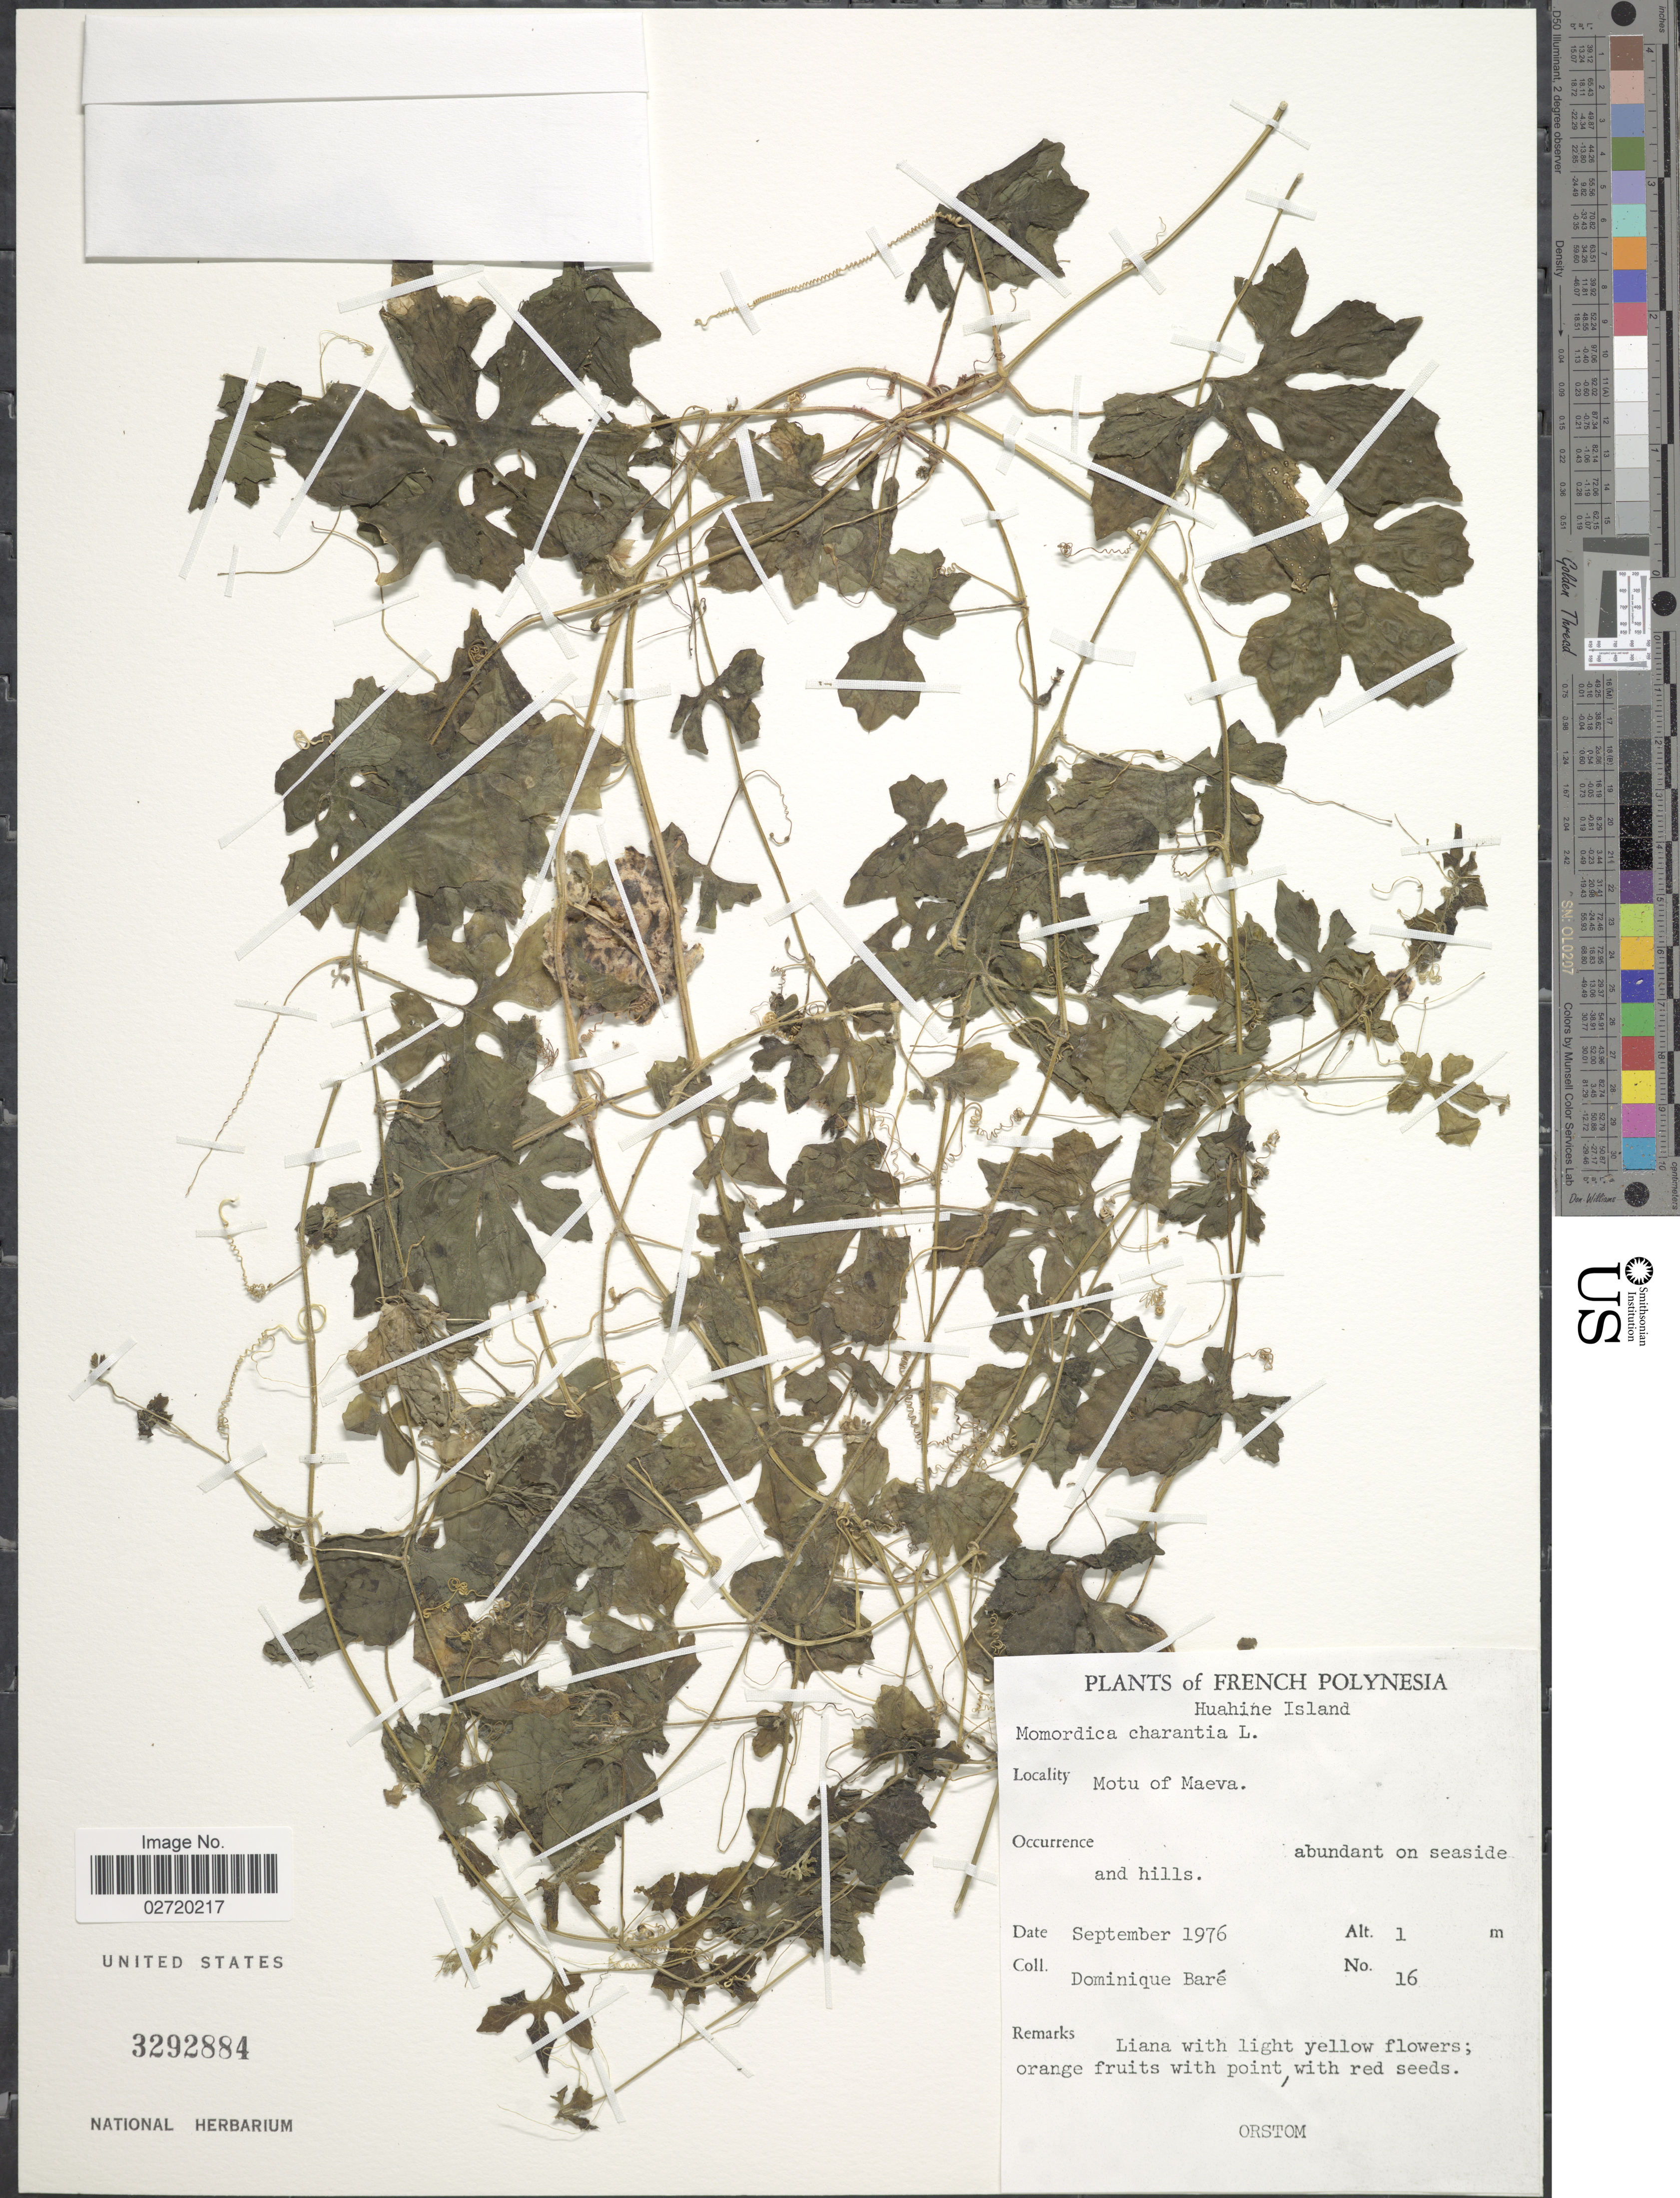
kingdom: Plantae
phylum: Tracheophyta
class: Magnoliopsida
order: Cucurbitales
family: Cucurbitaceae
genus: Momordica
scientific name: Momordica charantia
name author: L.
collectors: D. Baré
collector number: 16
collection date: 1976-09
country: French Polynesia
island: Huahine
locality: Huahine Island, Motu of Maeva, and hills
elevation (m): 1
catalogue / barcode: US 3292884